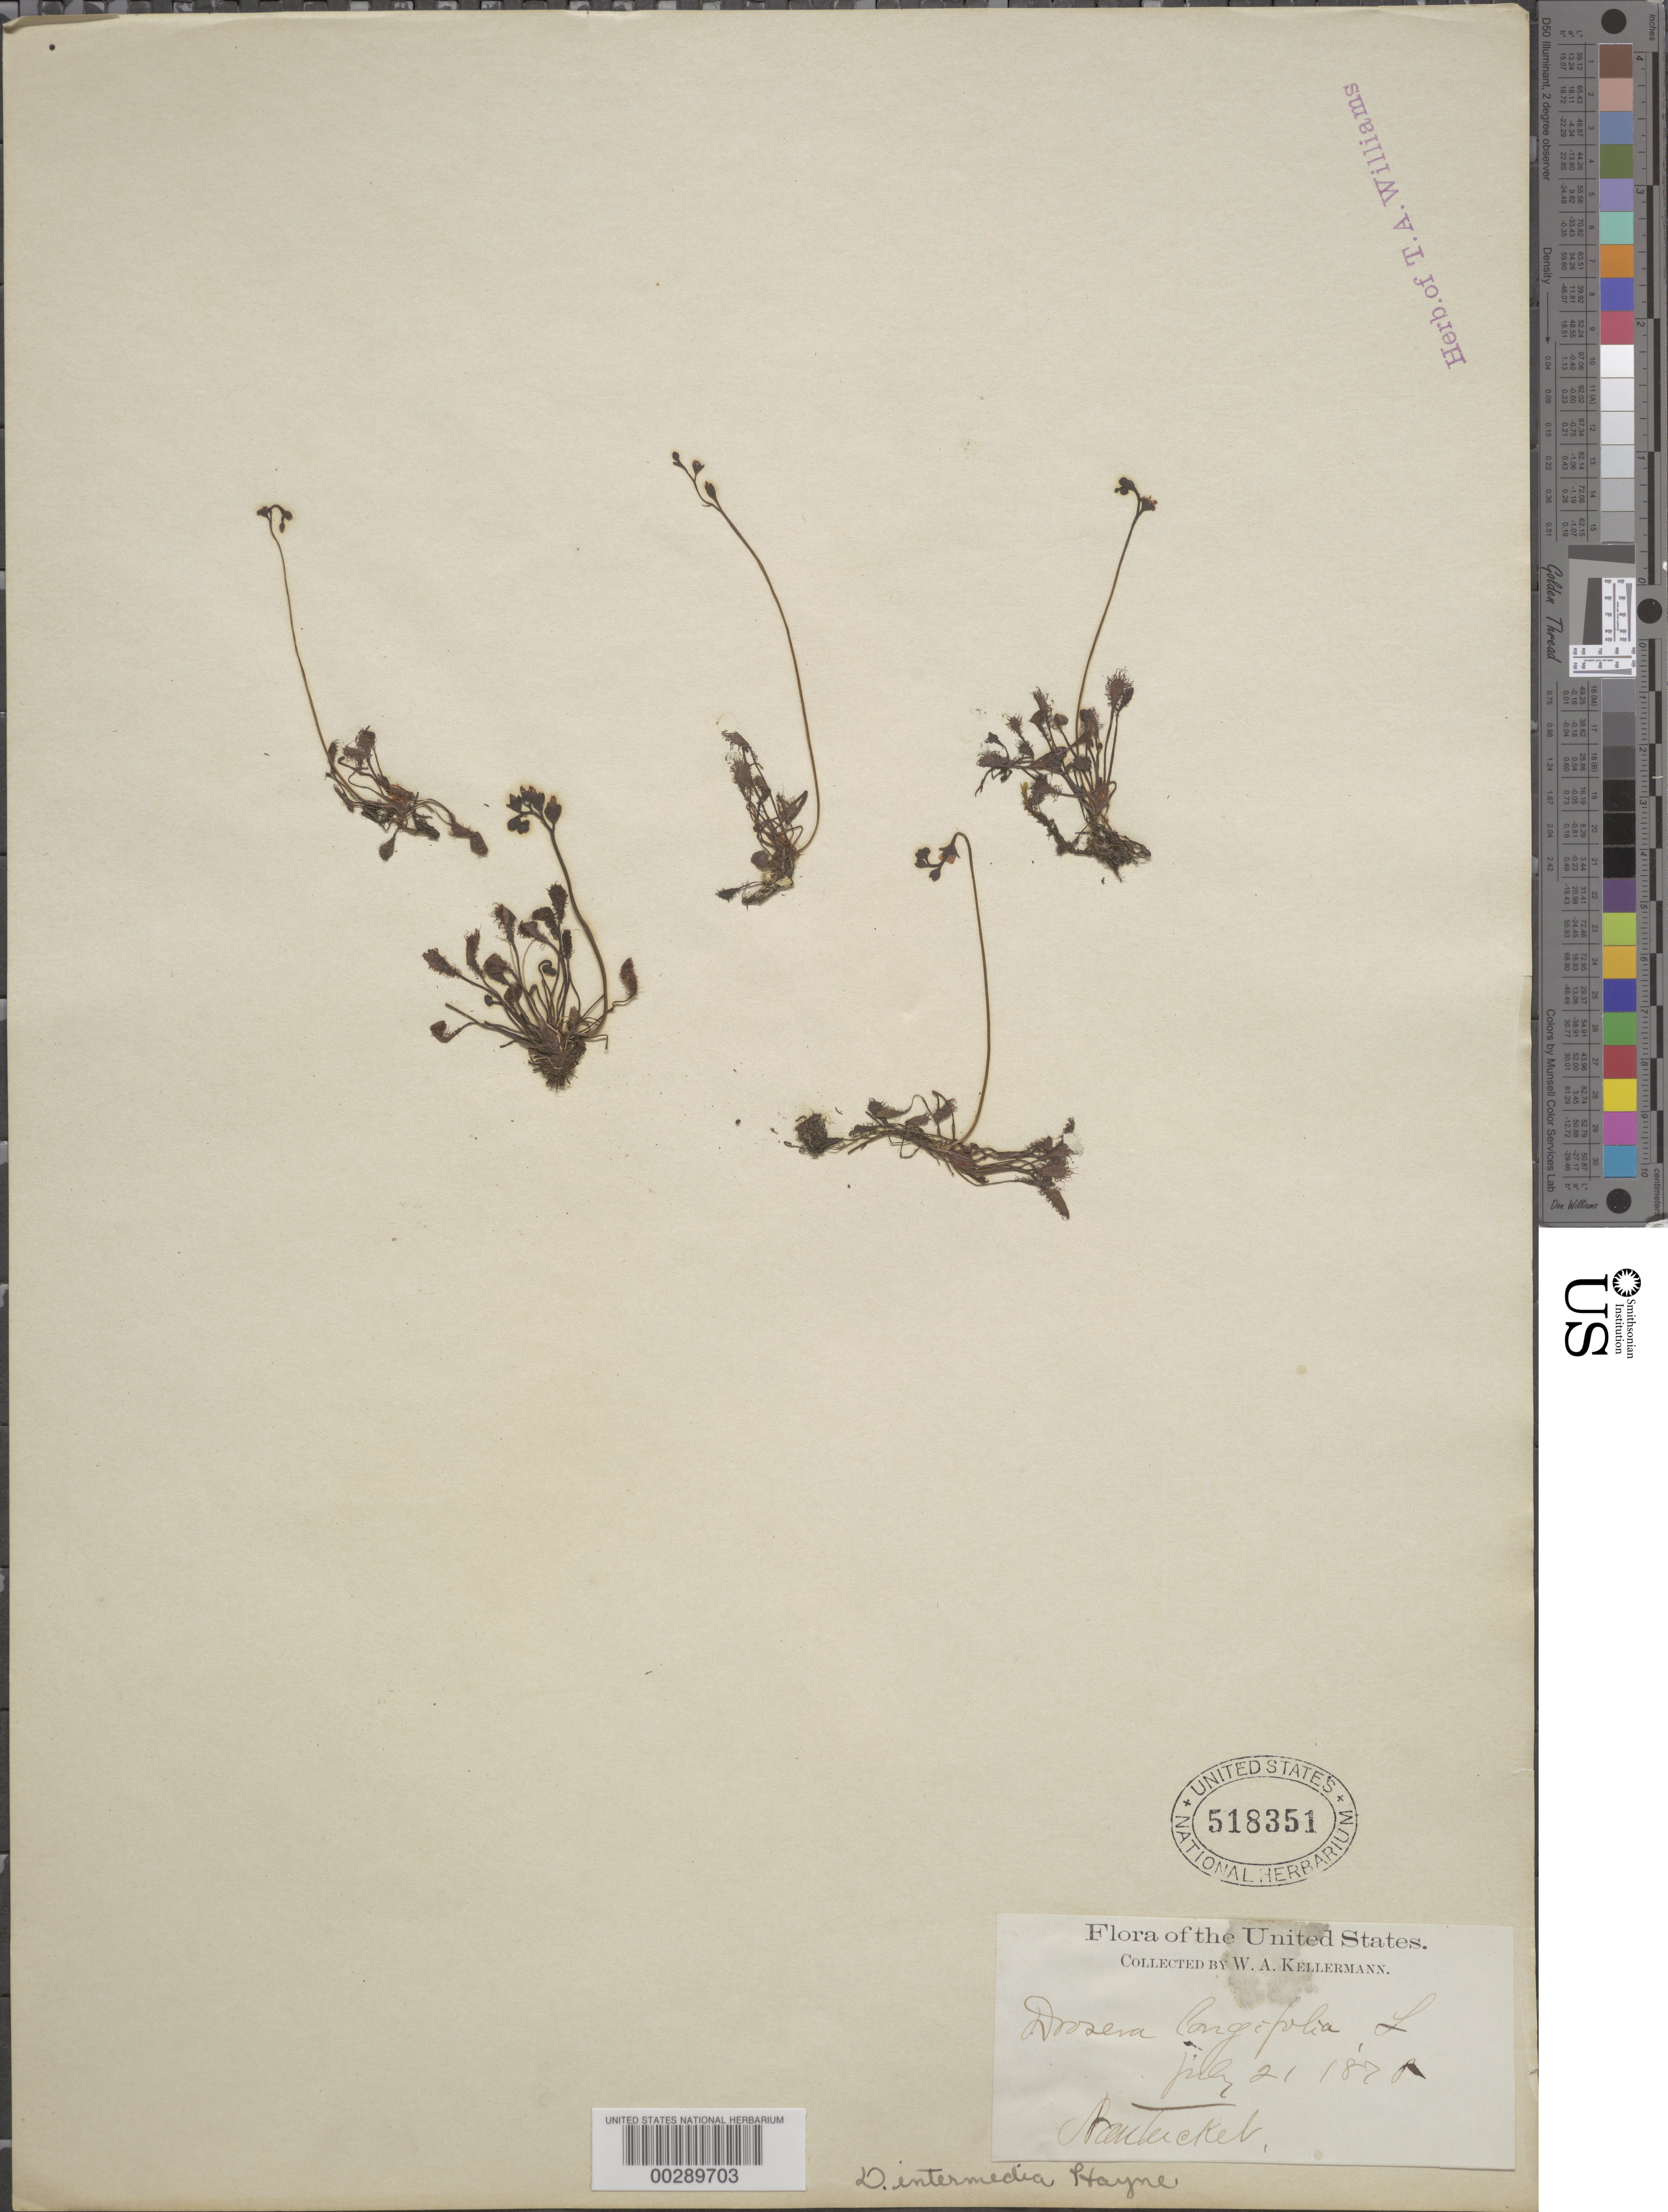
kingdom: Plantae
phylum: Tracheophyta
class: Magnoliopsida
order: Caryophyllales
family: Droseraceae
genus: Drosera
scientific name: Drosera intermedia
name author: Hayne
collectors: W. A. Kellerman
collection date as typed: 21 Jul 1878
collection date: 1878-07-21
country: United States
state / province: Massachusetts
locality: Nantucket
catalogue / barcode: US 518351